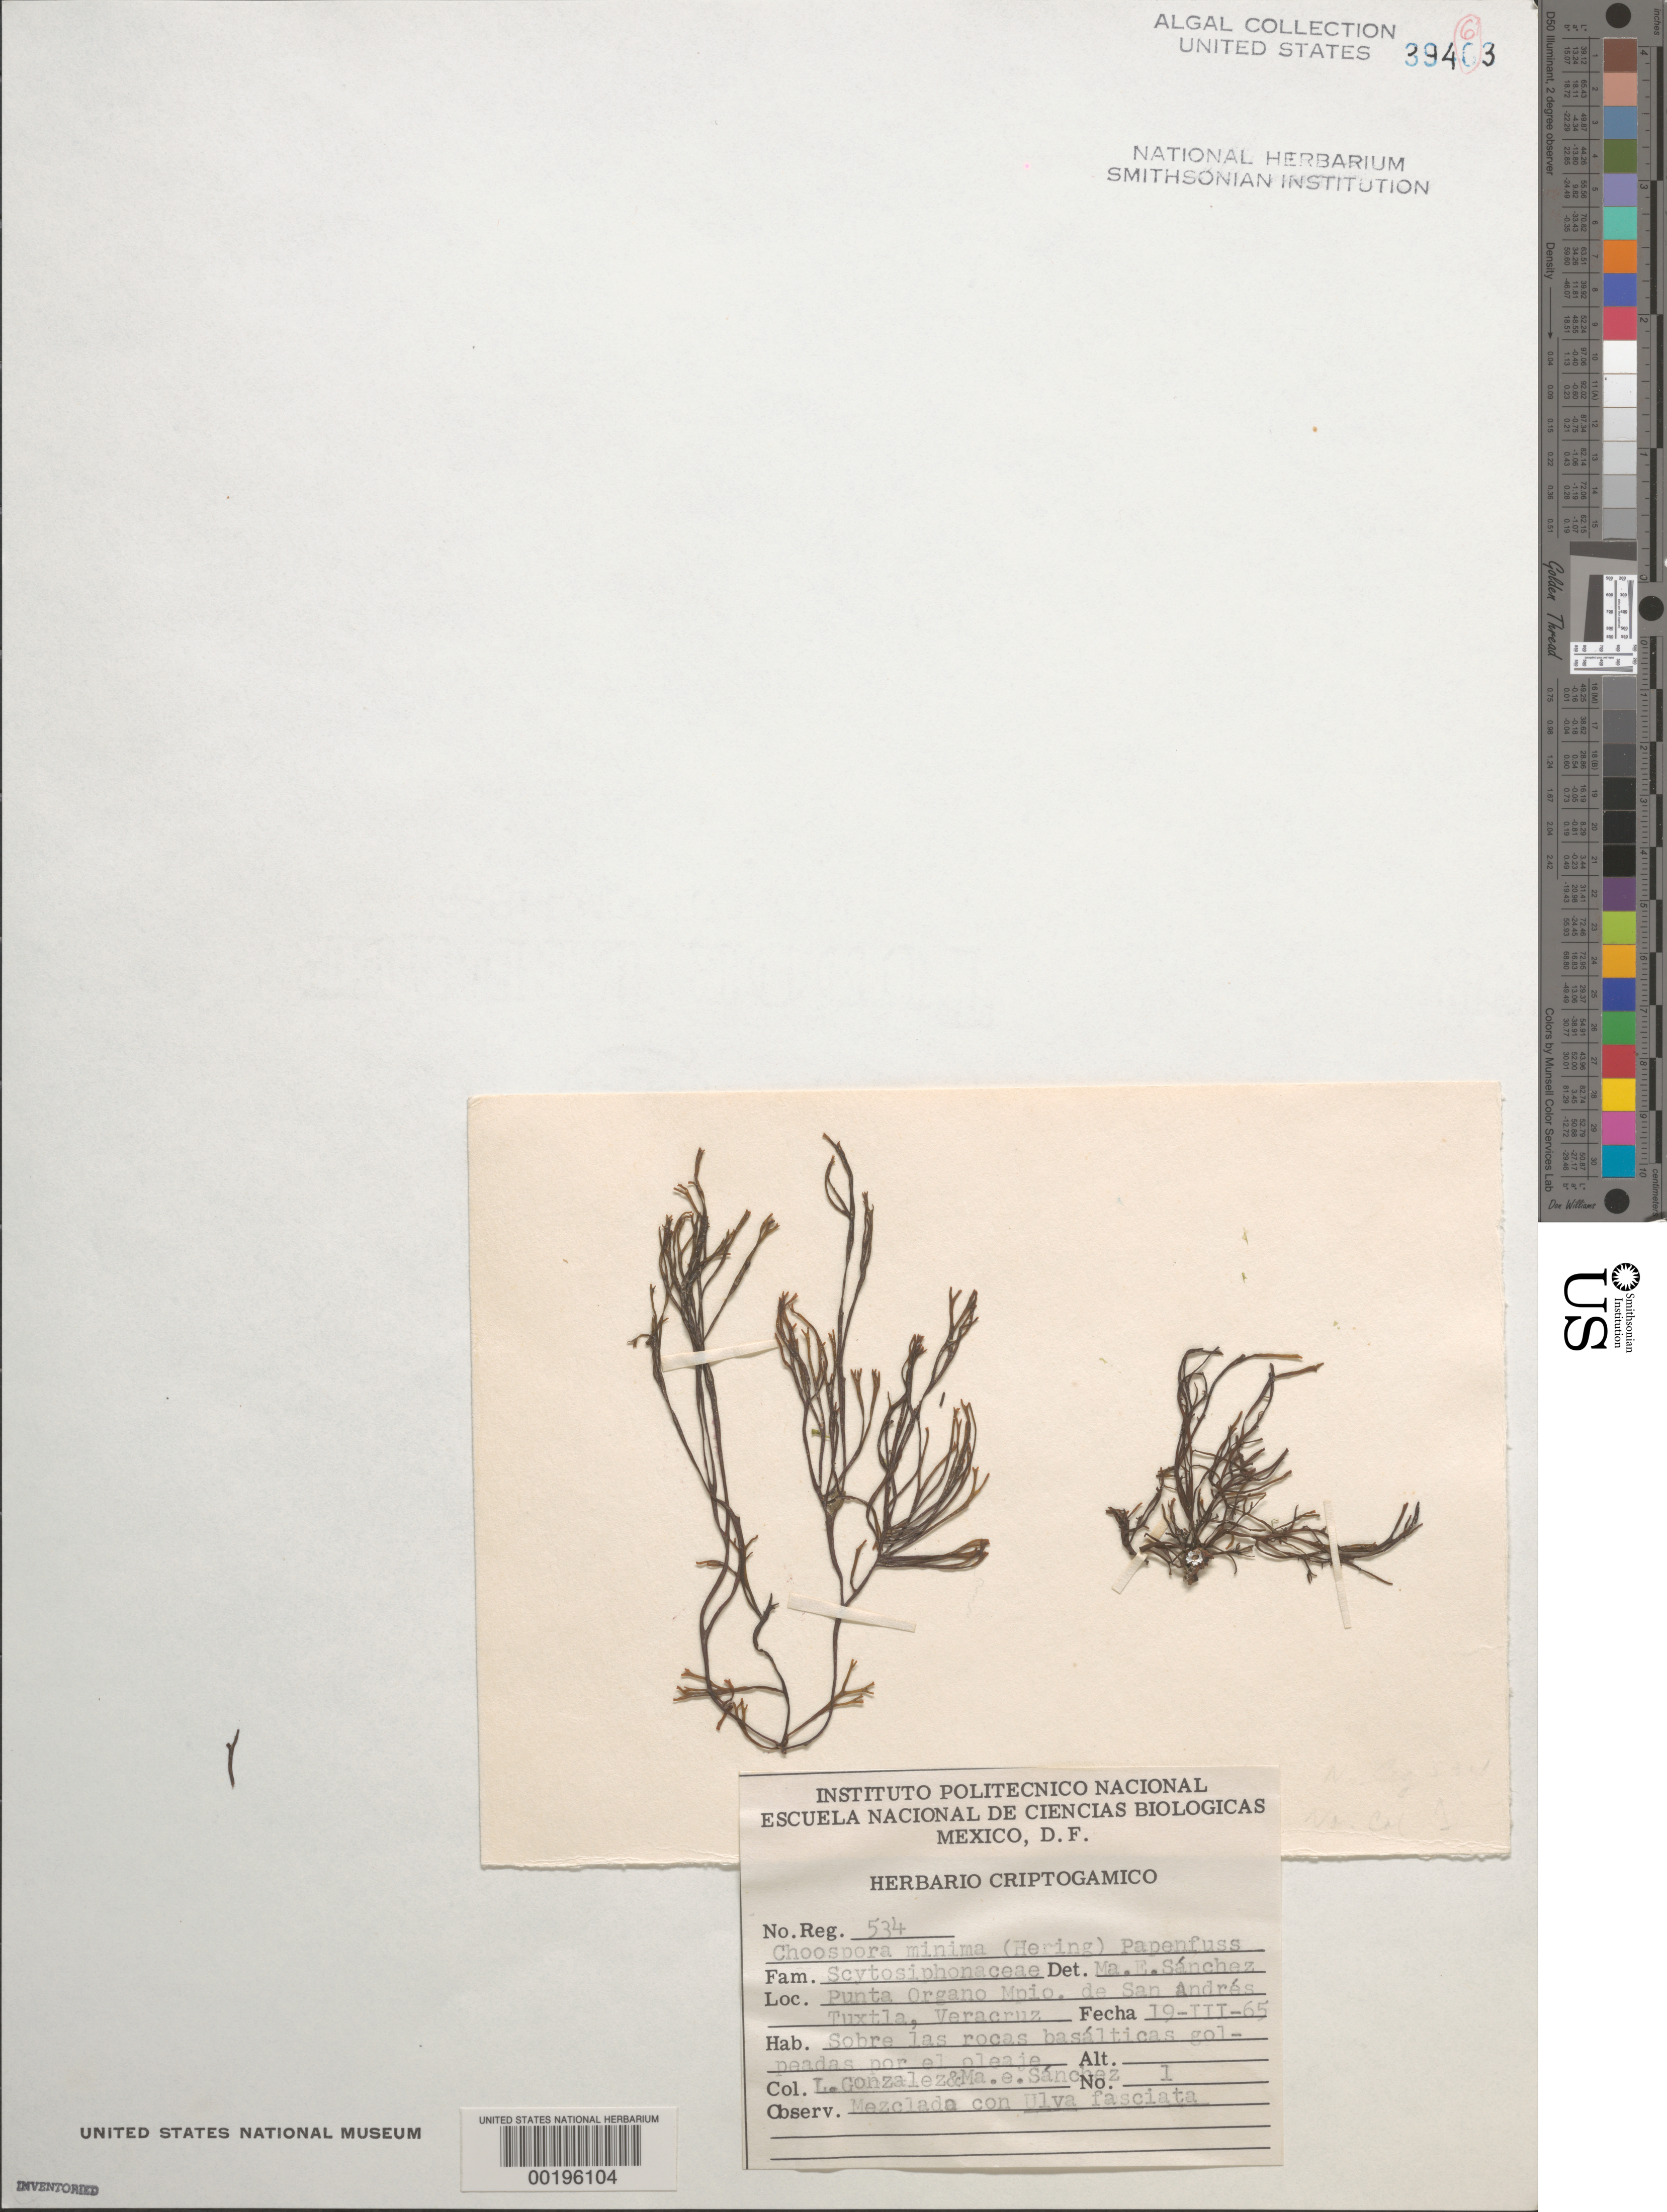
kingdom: Chromista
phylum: Ochrophyta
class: Phaeophyceae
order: Scytosiphonales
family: Scytosiphonaceae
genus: Chnoospora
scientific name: Chnoospora minima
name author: (Hering) Papenf.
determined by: Sánchez R., M. E.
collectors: L. Gonzales & M. Sánchez R.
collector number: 534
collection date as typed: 19 Mar 1965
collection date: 1965-03-19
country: Mexico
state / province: Veracruz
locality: San andres Tuxtla, punta organo municipality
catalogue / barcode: US 39463